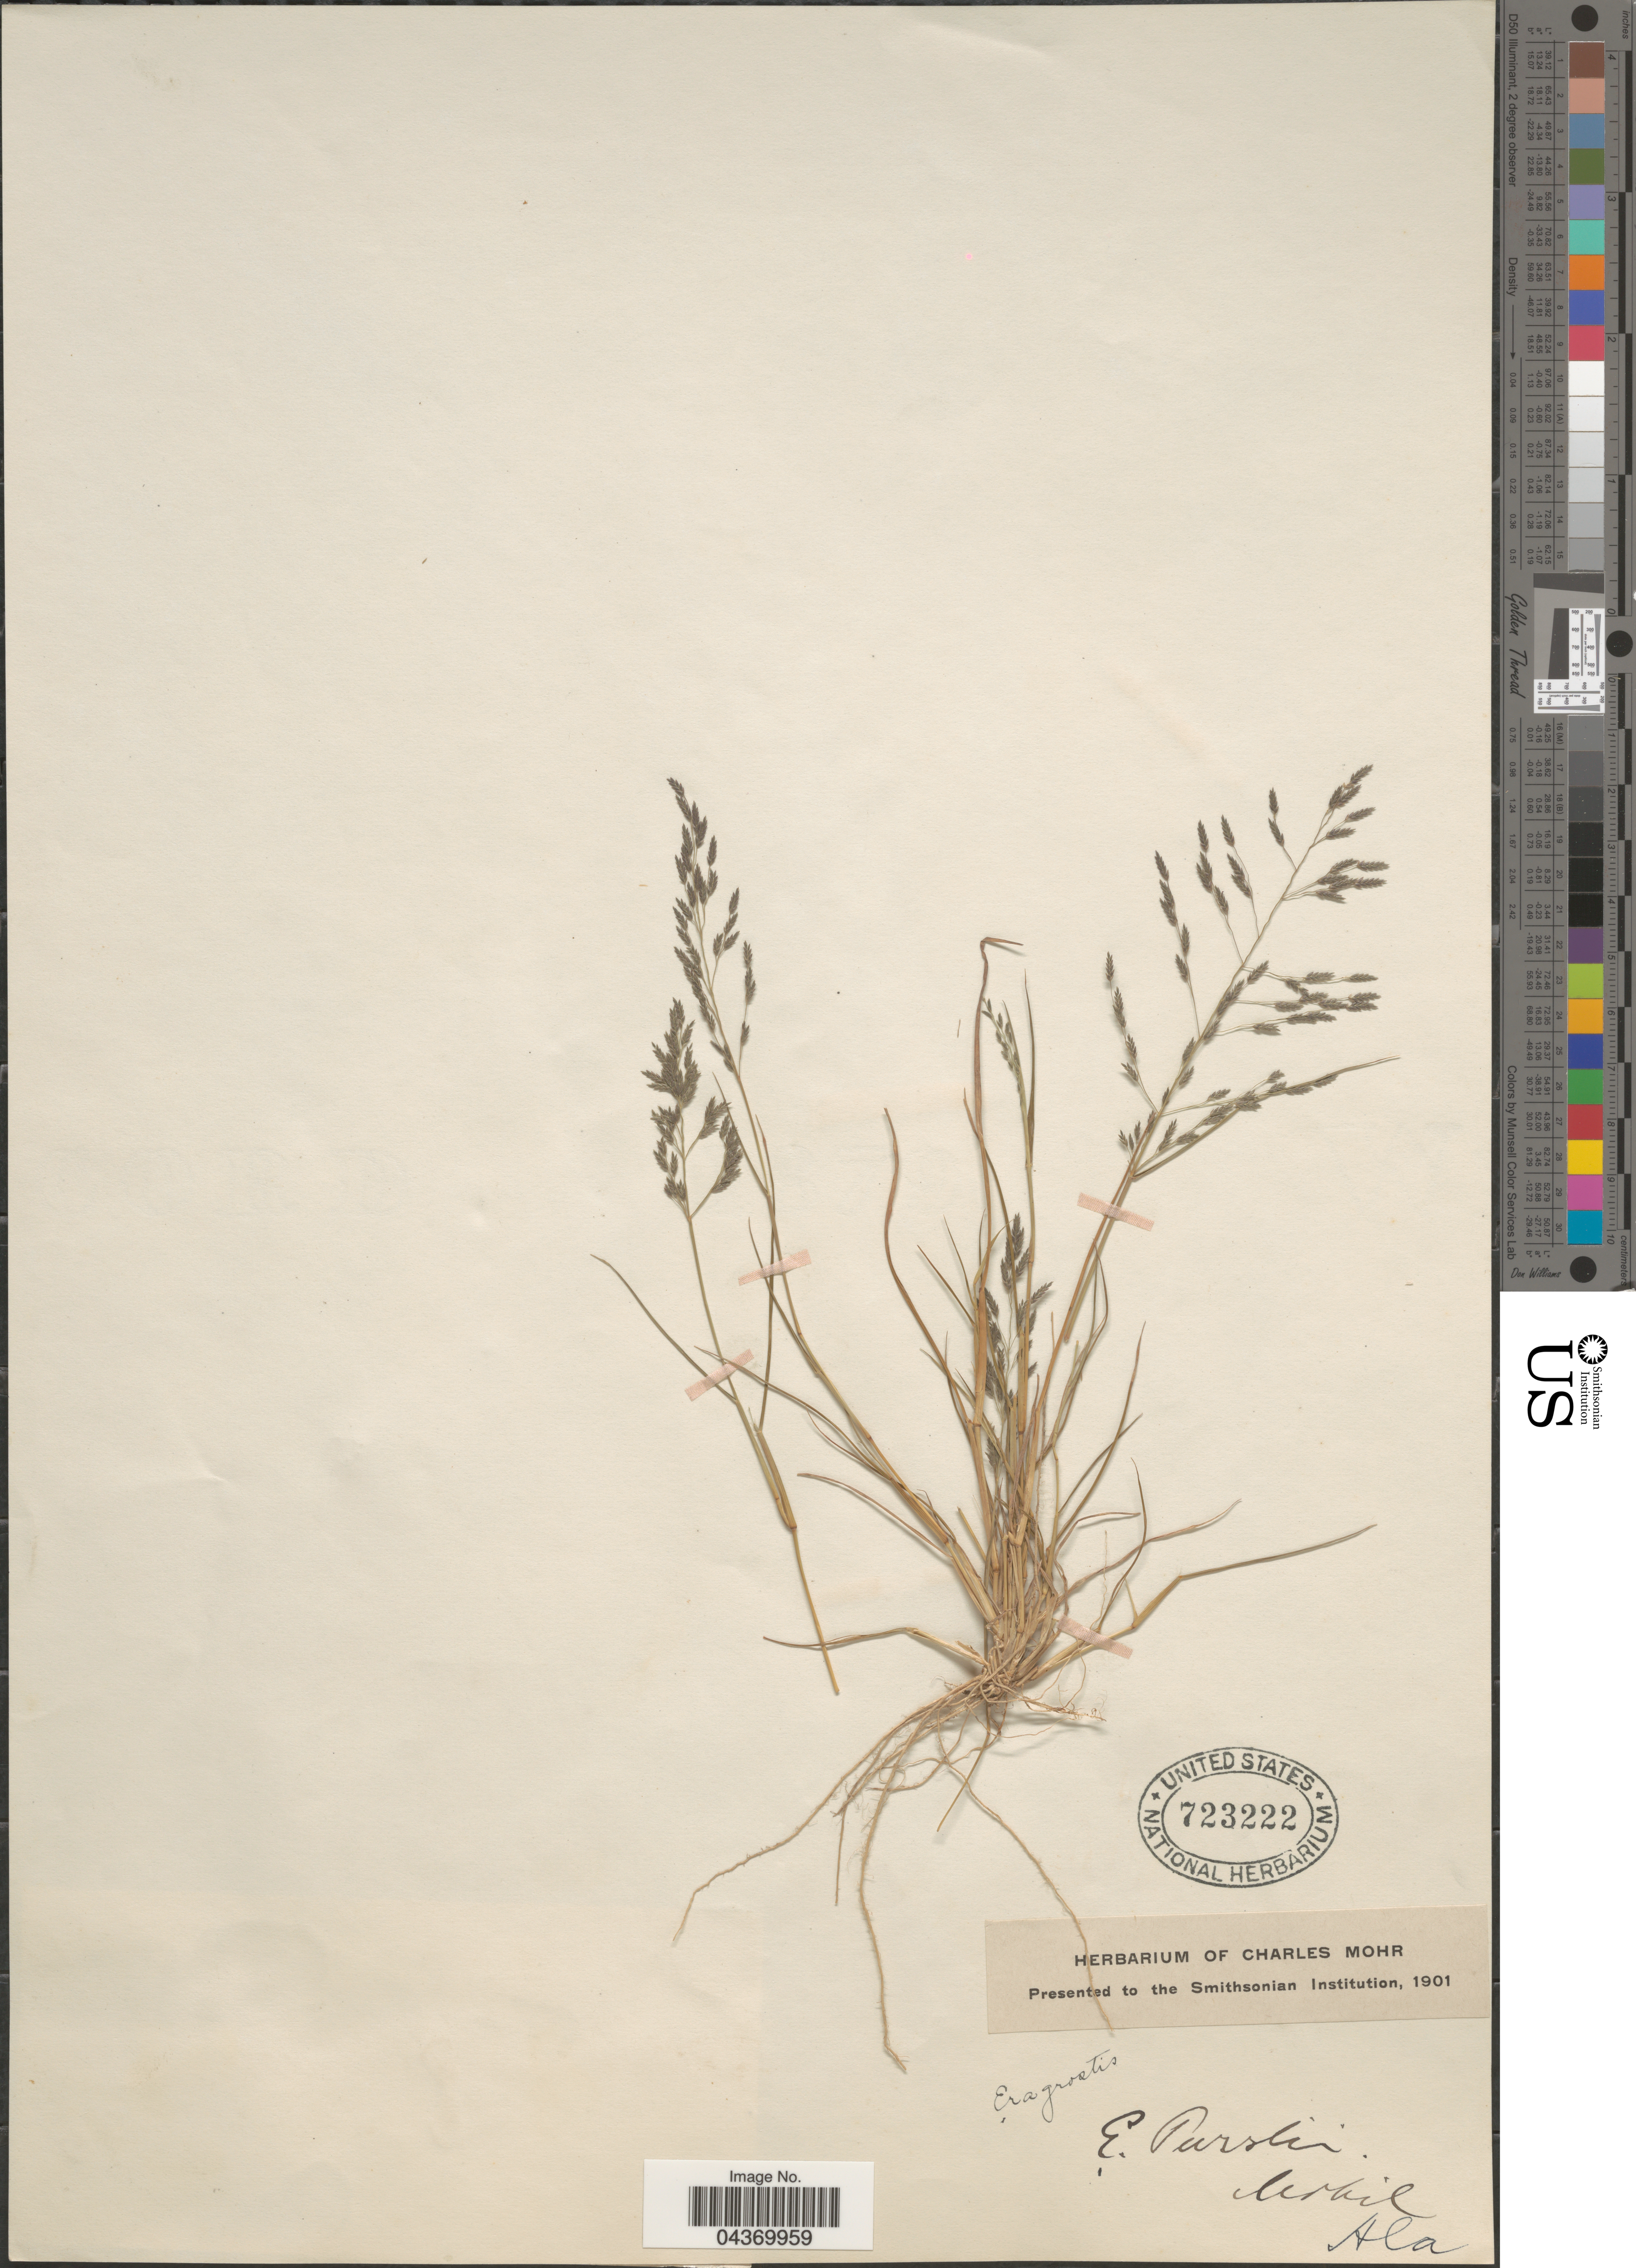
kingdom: Plantae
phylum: Tracheophyta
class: Liliopsida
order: Poales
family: Poaceae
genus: Eragrostis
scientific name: Eragrostis pectinacea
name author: (Michx.) Nees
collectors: ex herb. Charles Mohr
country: United States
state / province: Alabama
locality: Mobile.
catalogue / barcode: US 723222